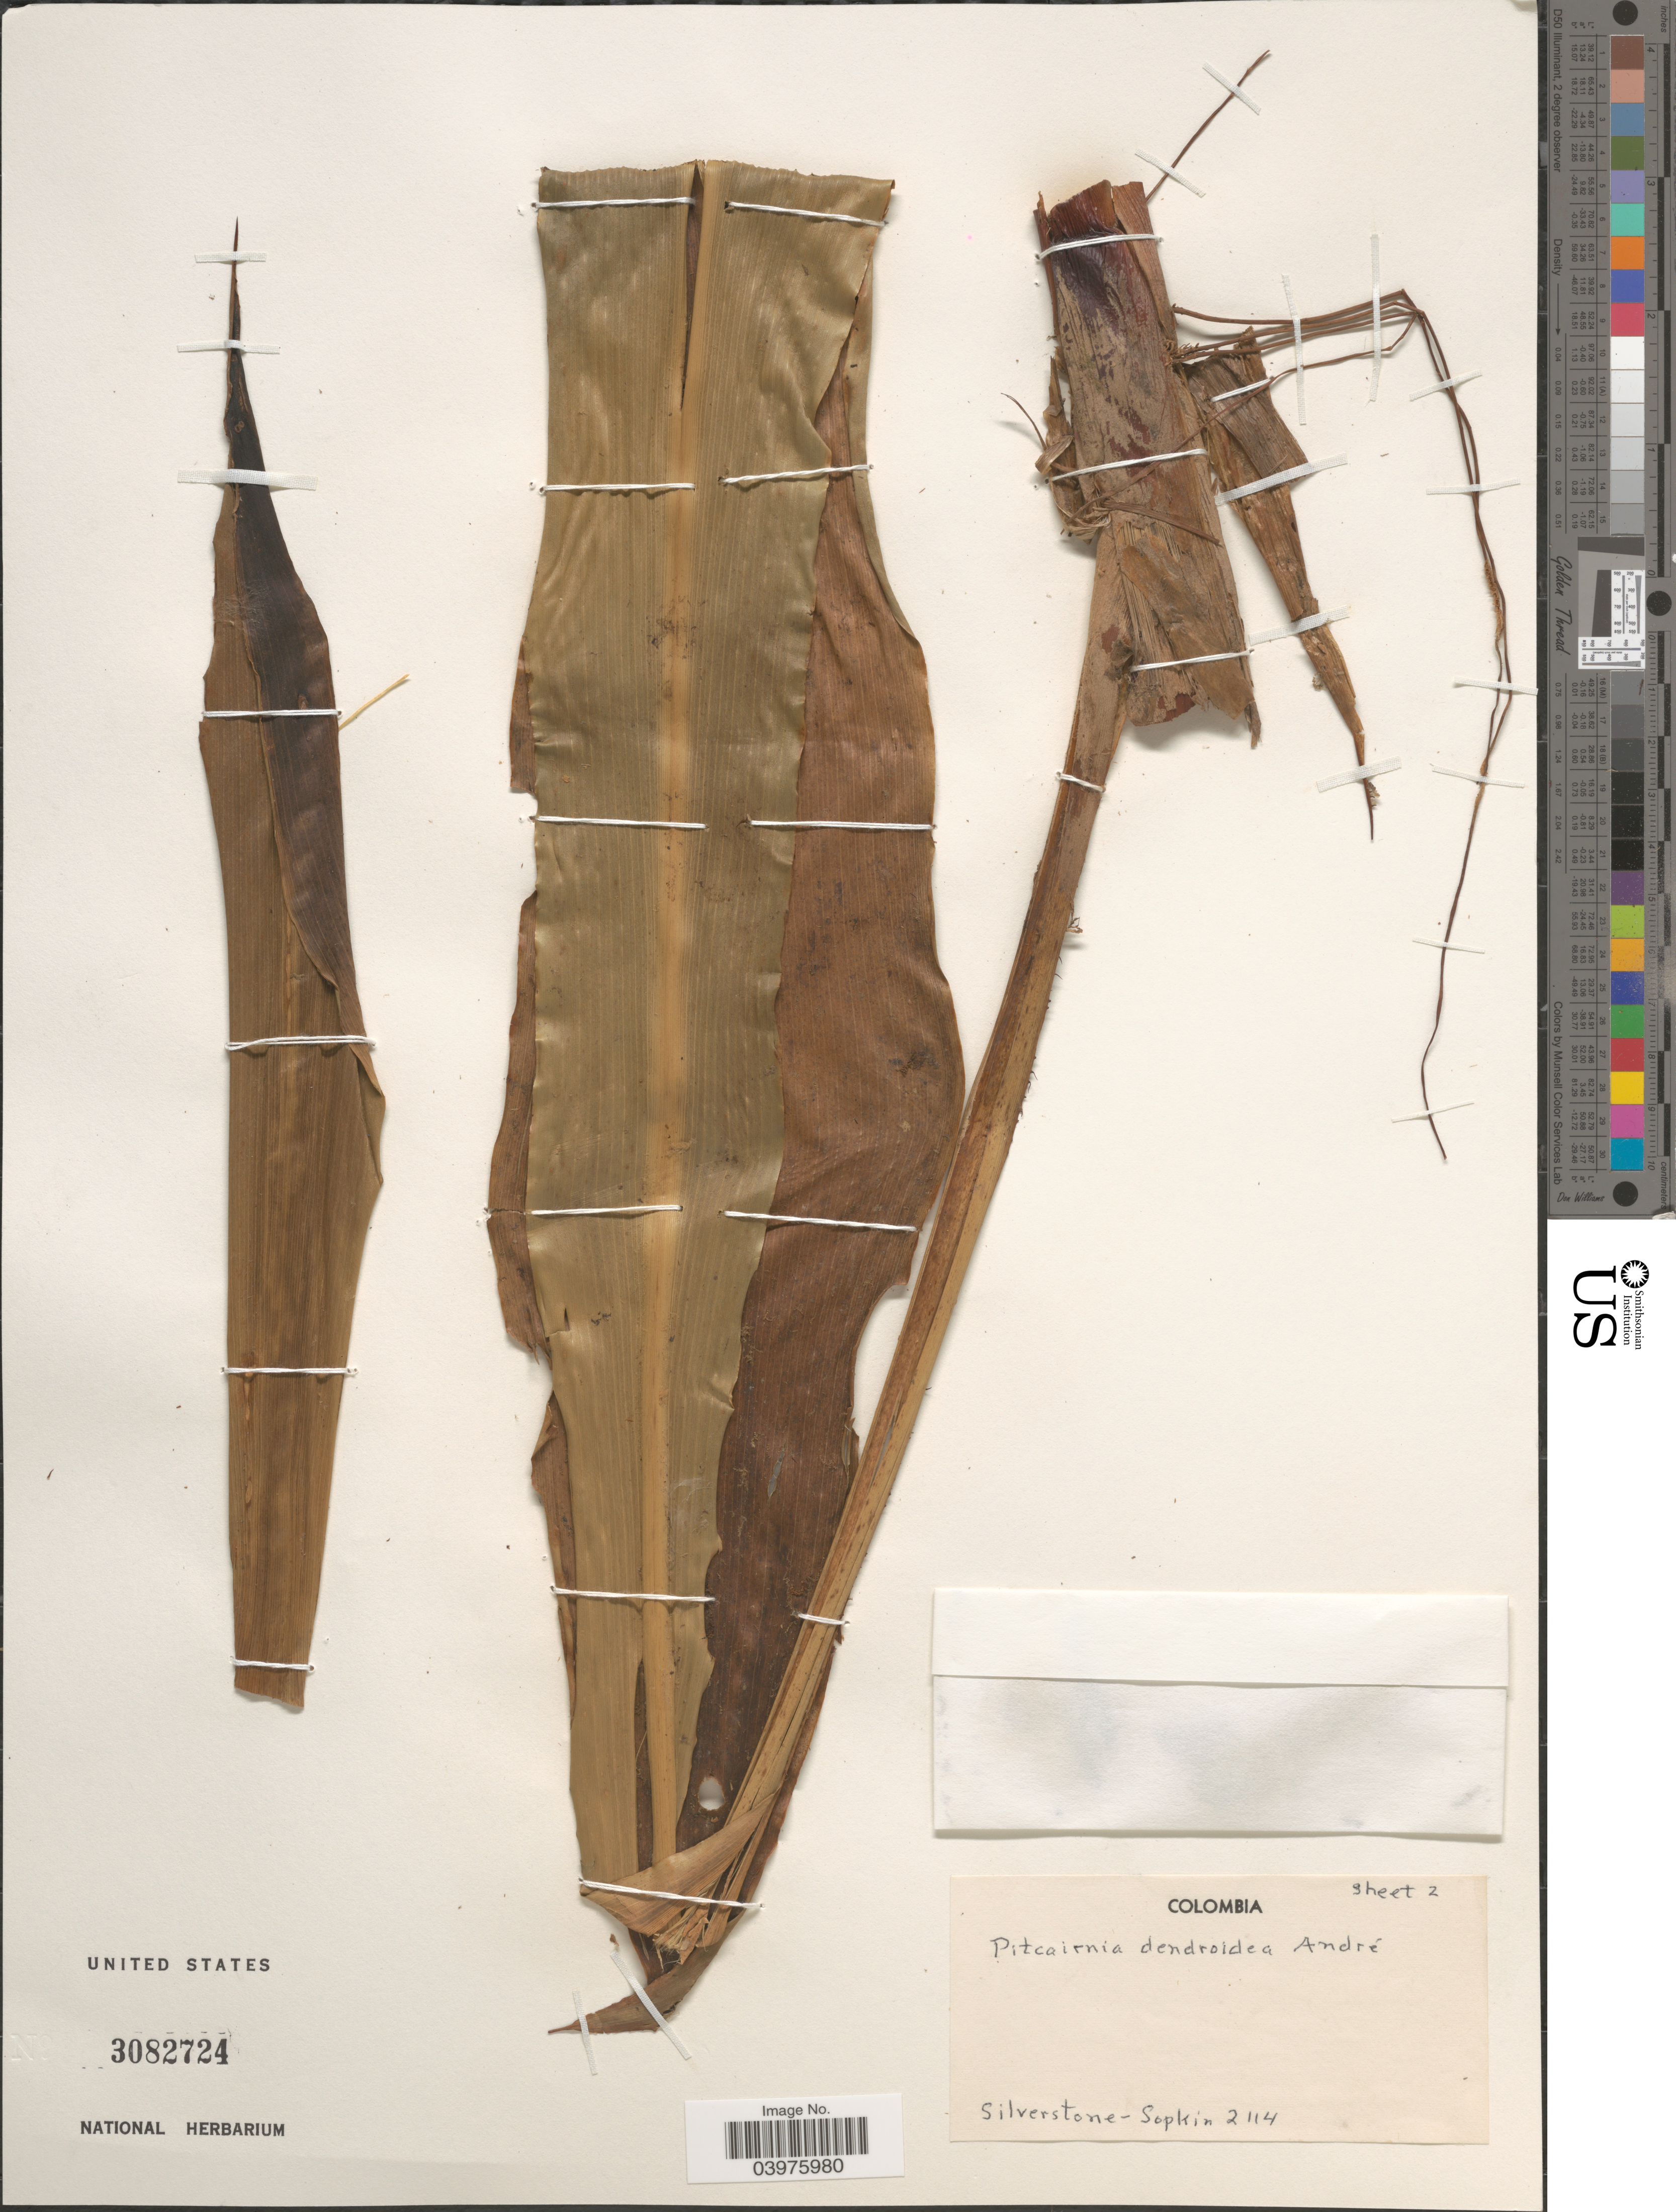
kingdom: Plantae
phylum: Tracheophyta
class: Liliopsida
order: Poales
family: Bromeliaceae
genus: Pitcairnia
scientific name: Pitcairnia dendroidea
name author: André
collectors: Silverstone-Sopkin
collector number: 2114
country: Colombia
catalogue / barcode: US 3082724